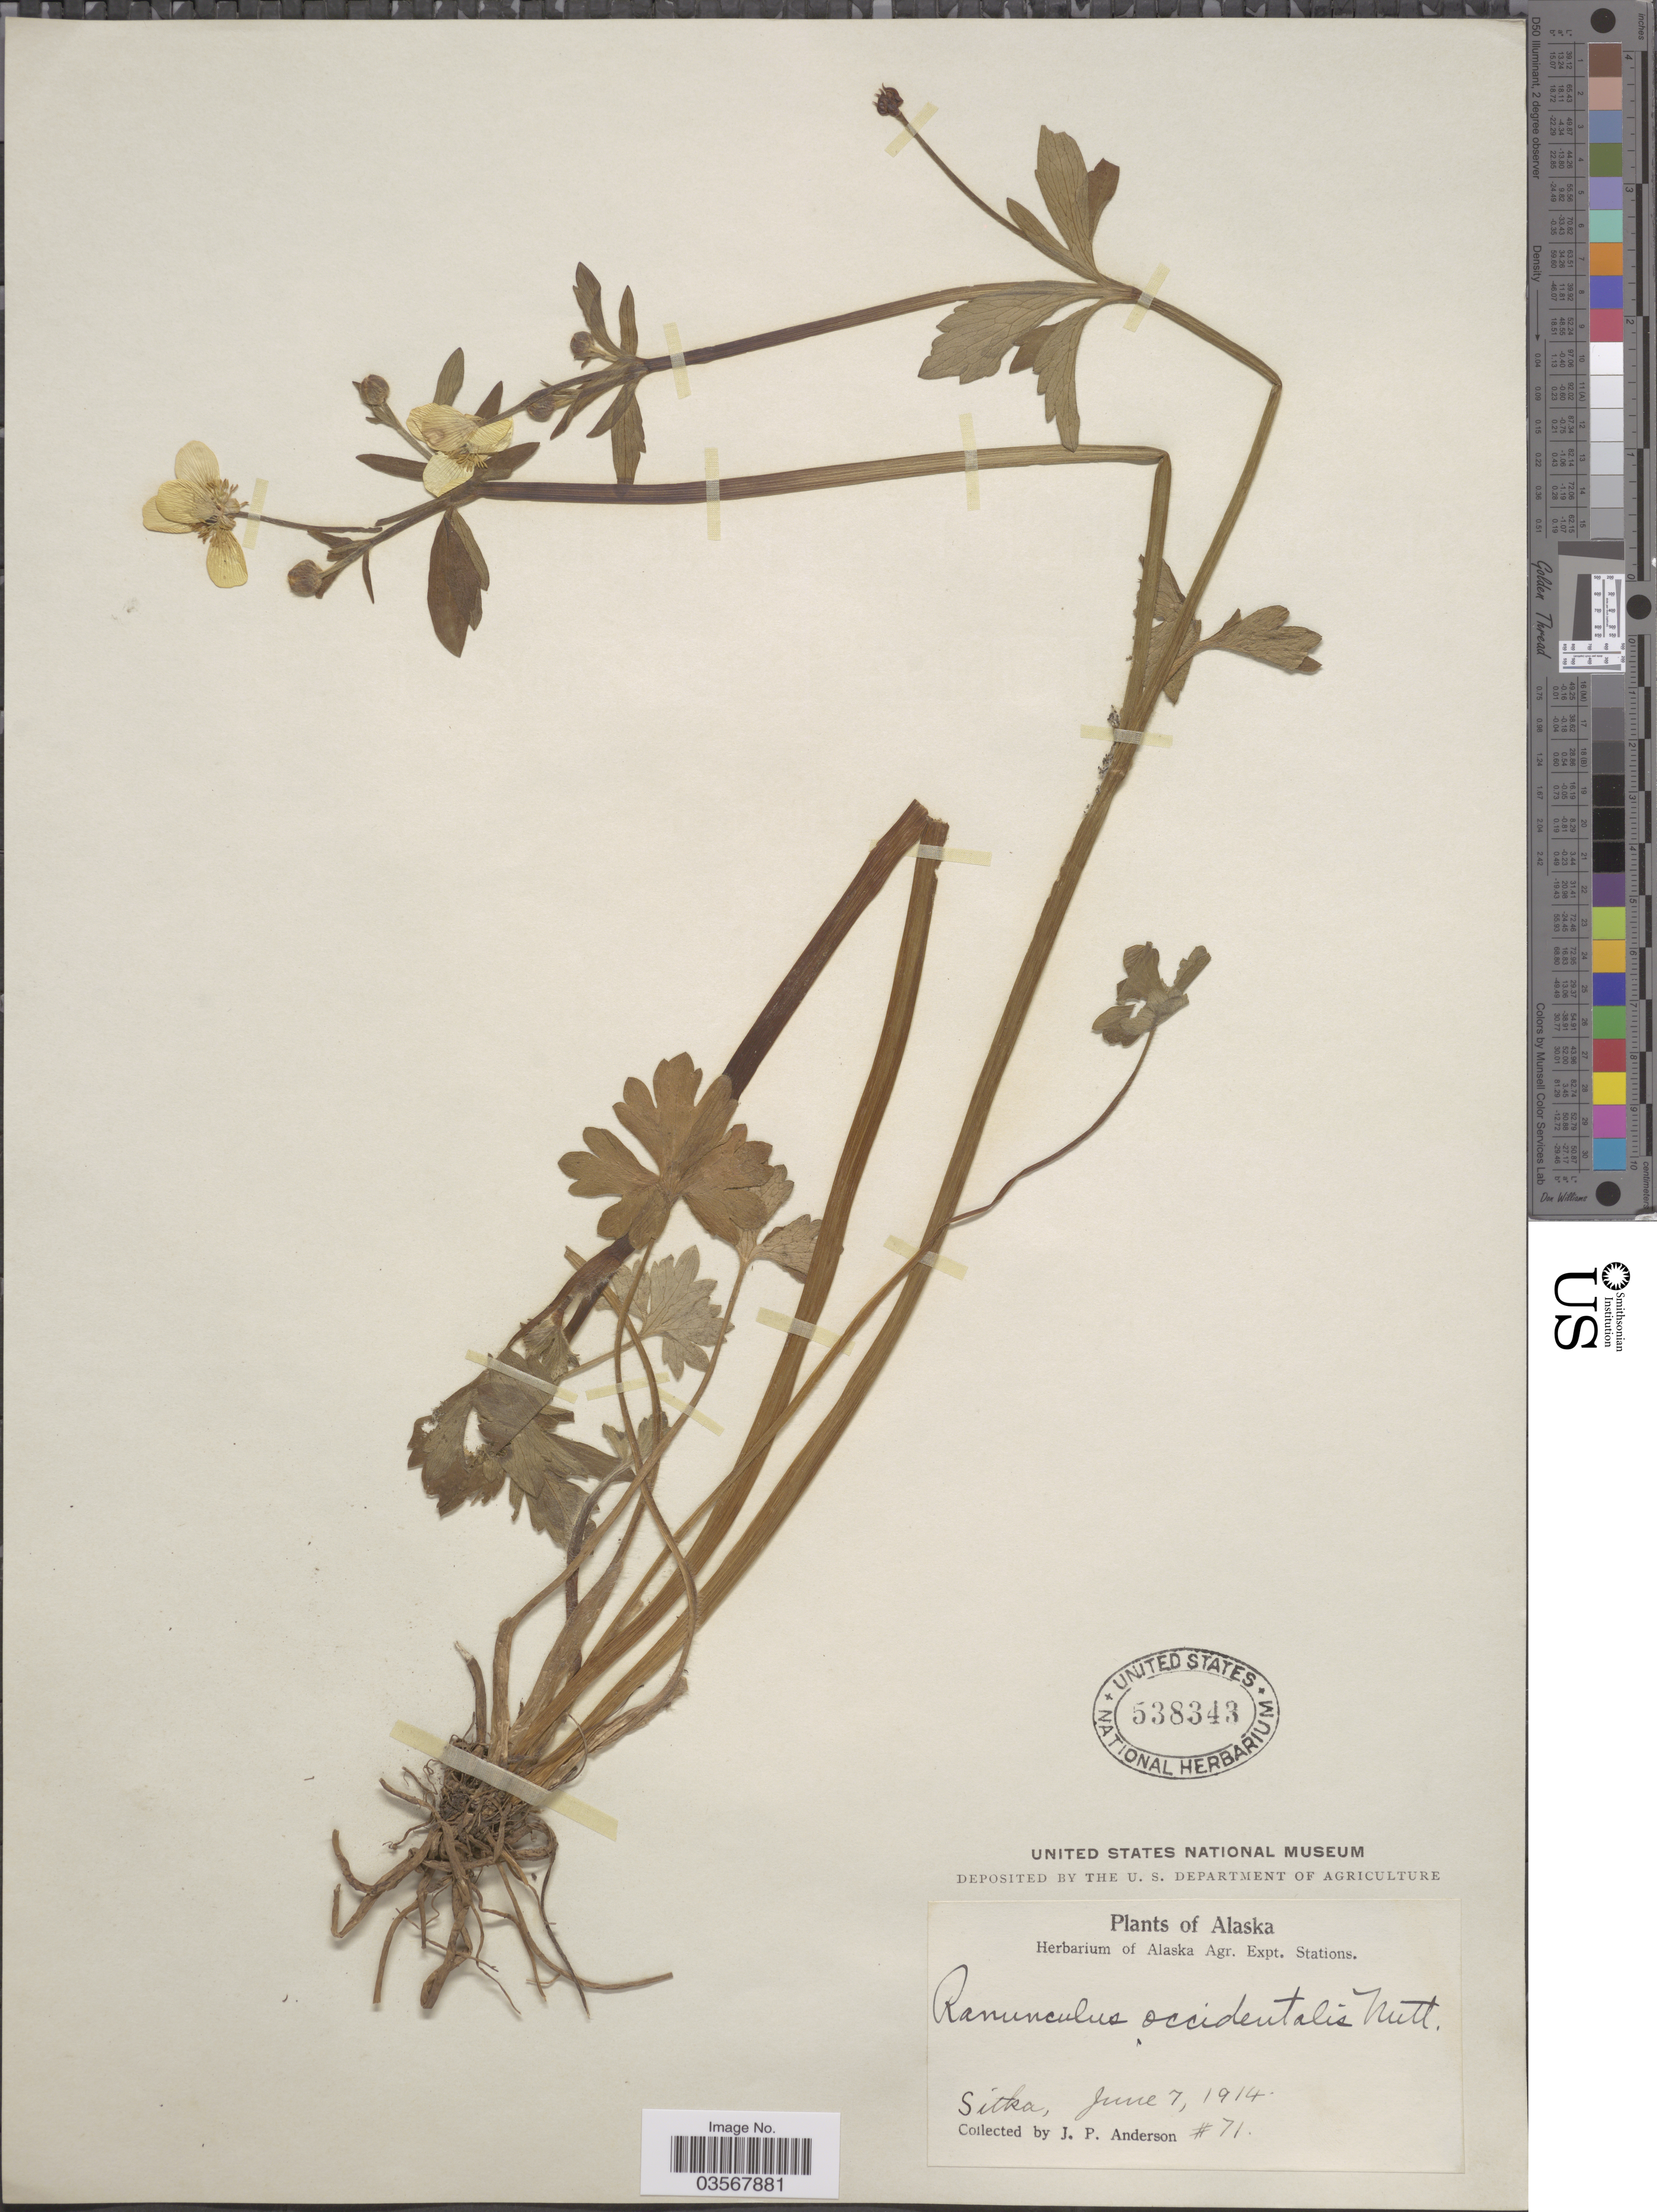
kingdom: Plantae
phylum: Tracheophyta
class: Magnoliopsida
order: Ranunculales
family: Ranunculaceae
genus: Ranunculus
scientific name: Ranunculus occidentalis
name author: Nutt.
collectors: J. P. Anderson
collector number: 71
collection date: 1914-06-07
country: United States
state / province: Alaska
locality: Sitka.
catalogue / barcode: US 538343